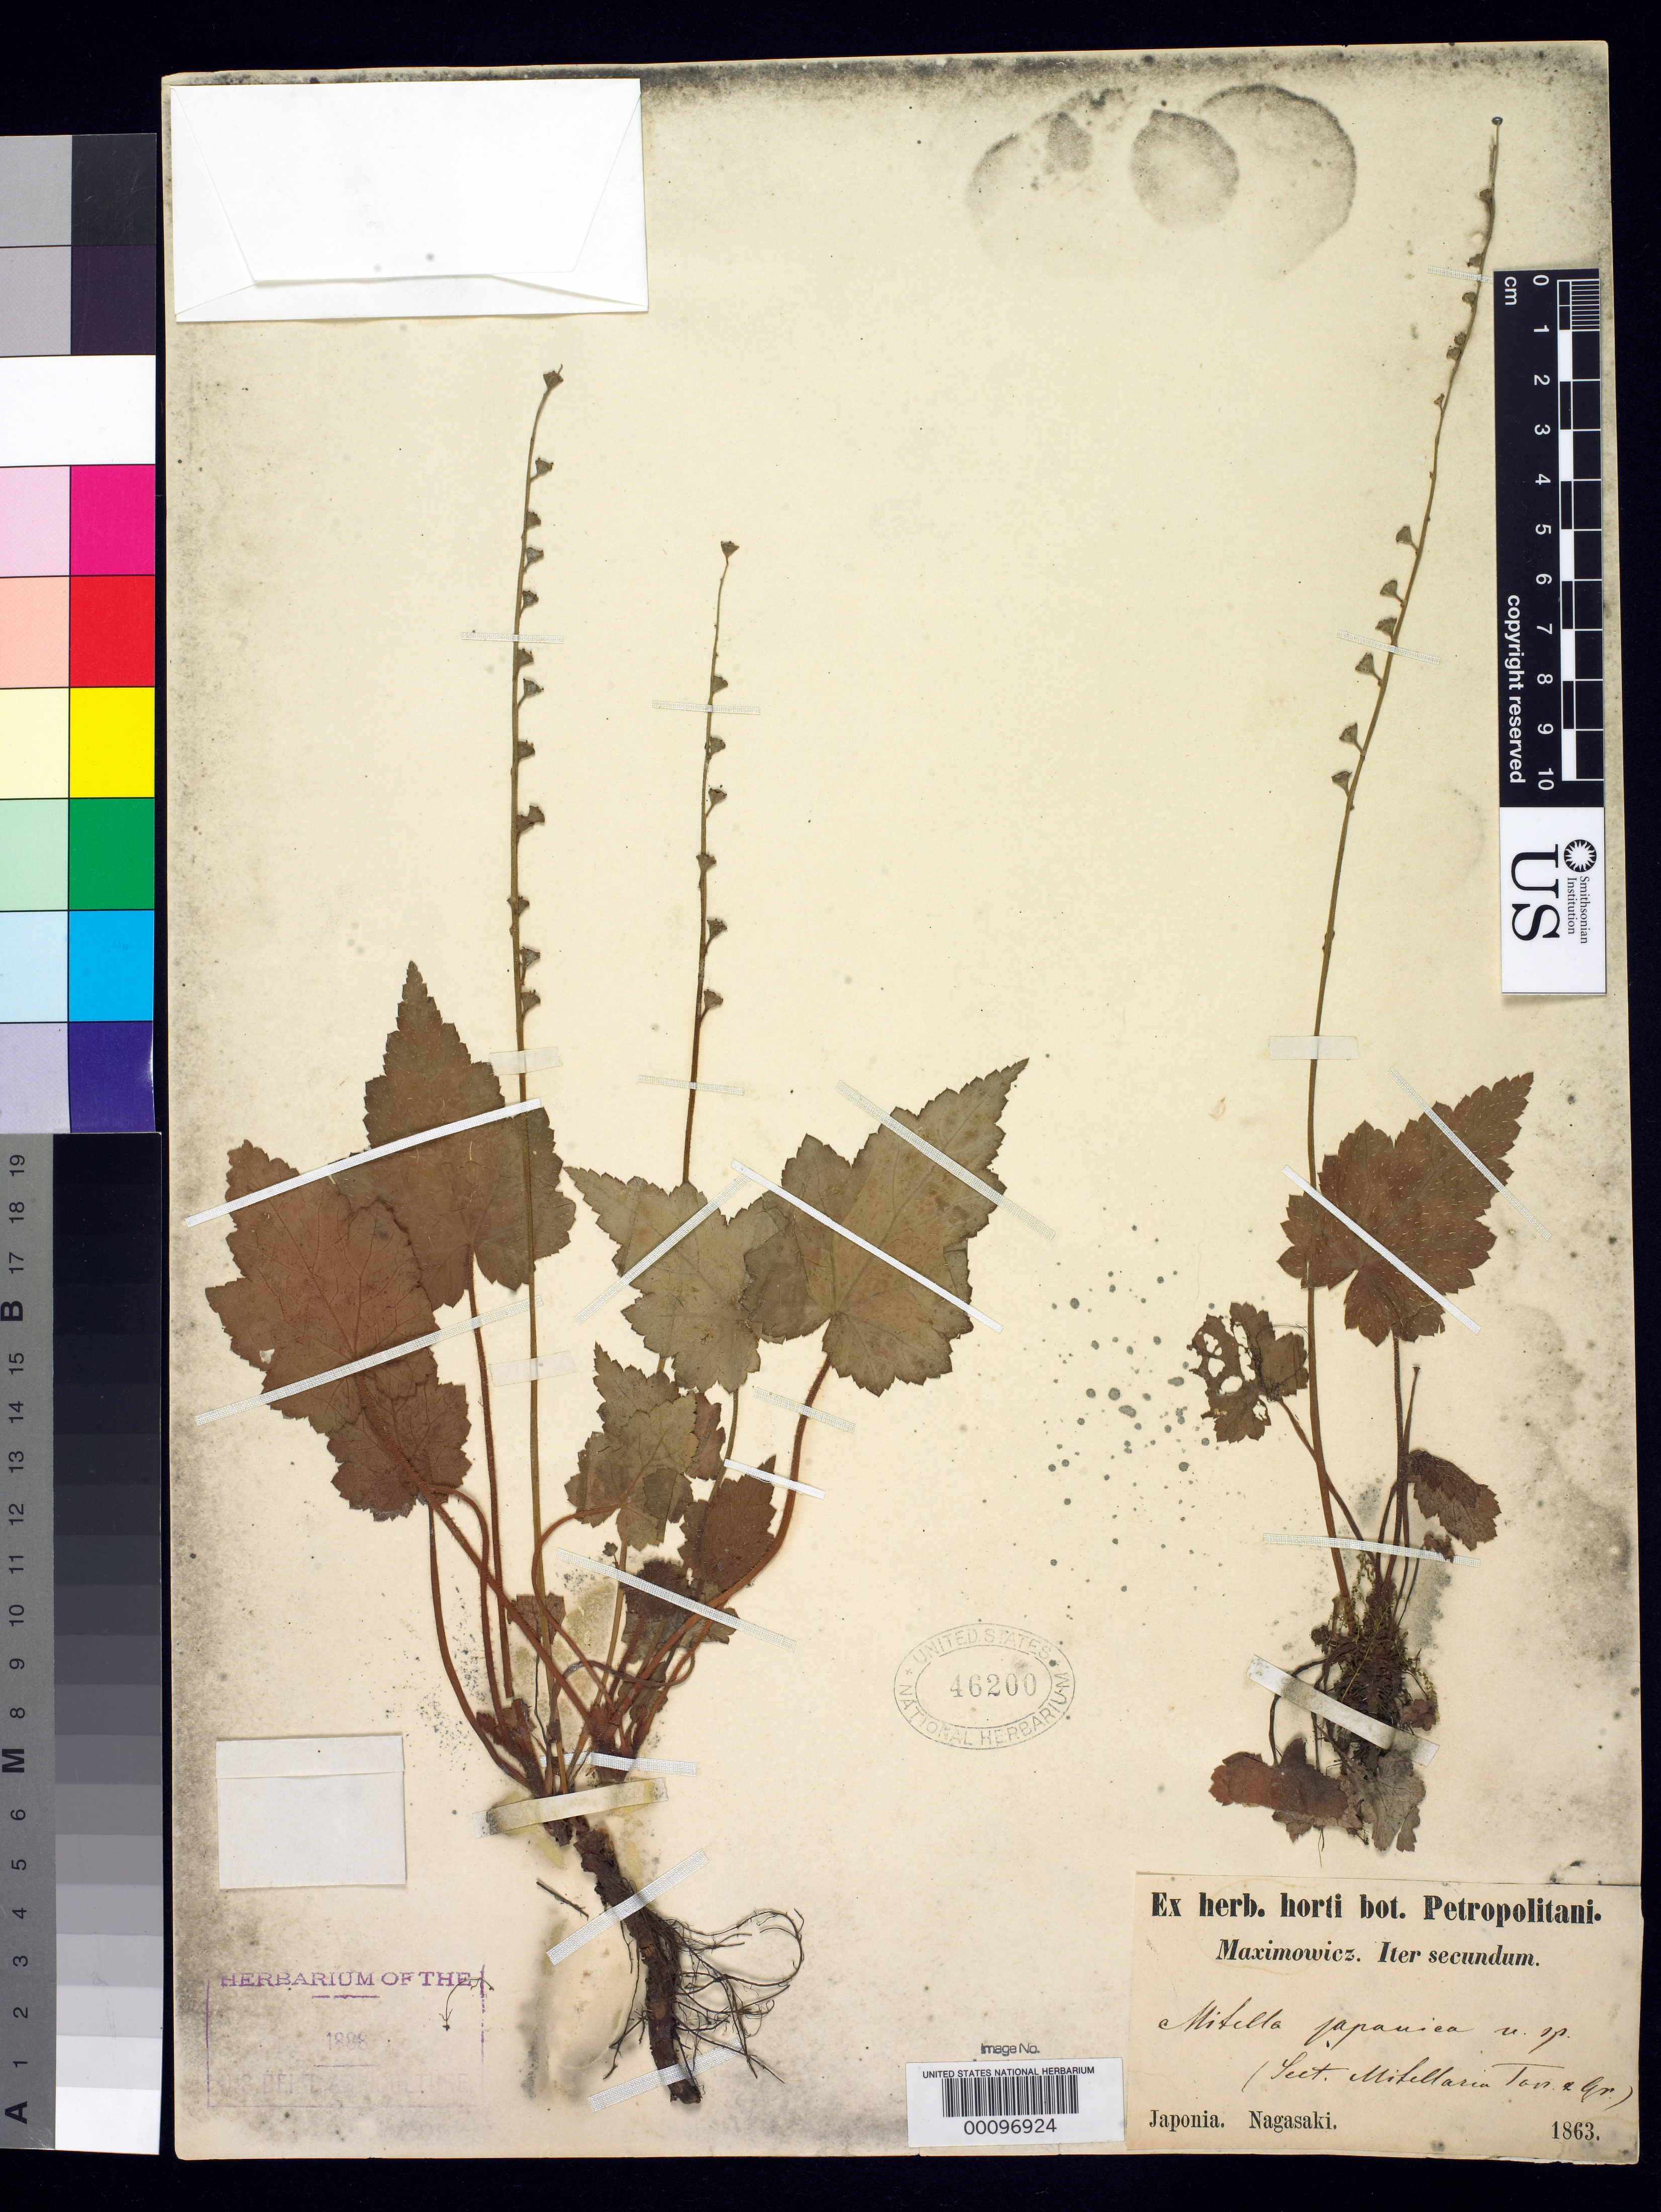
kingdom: Plantae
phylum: Tracheophyta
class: Magnoliopsida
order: Saxifragales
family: Saxifragaceae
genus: Mitella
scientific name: Mitella japonica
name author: Maxim.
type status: Possible Type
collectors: C. J. Maximowicz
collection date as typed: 1863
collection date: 1863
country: Japan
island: Kyushu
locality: Japonia. Nagasaki.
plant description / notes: Probably original material but dubiously type. Protologue, "In Kiusiu m. Aso-san, in sylvis humidis, in Nippon provincia Senano."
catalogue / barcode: US 46200